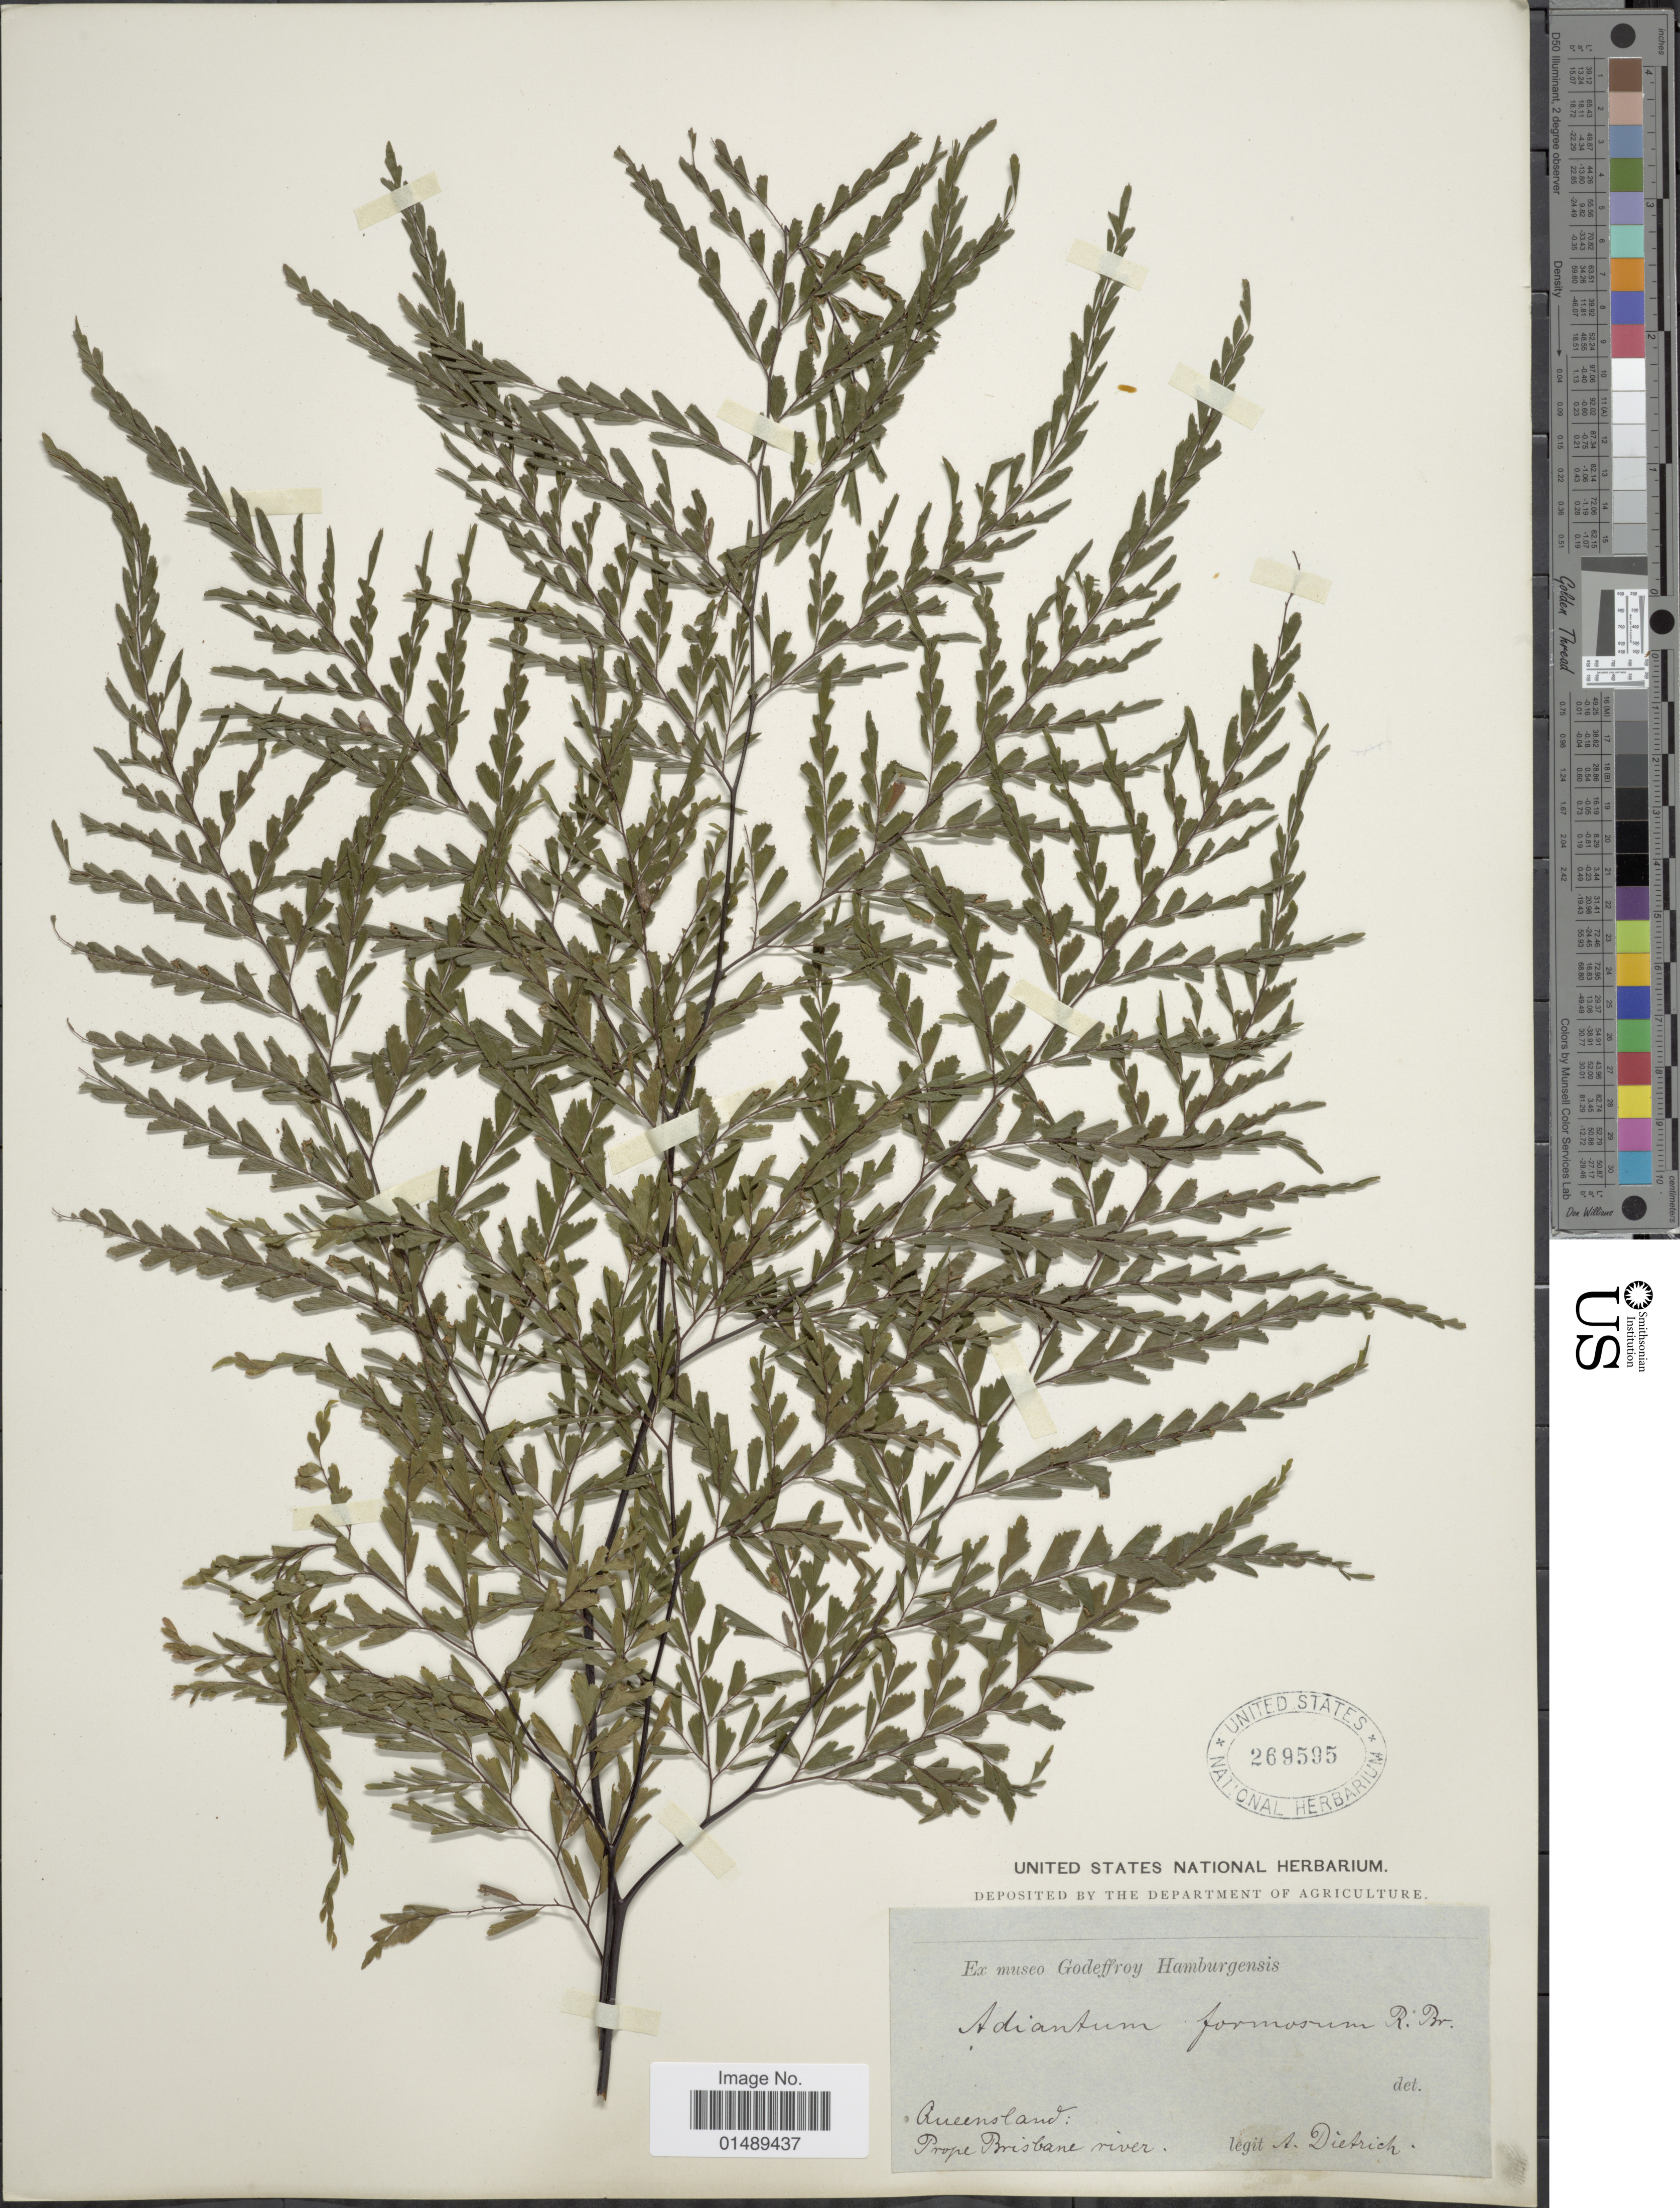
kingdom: Plantae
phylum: Tracheophyta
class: Polypodiopsida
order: Polypodiales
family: Pteridaceae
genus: Adiantum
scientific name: Adiantum formosum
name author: R. Br.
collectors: A. Dietrich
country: Australia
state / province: Queensland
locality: Prope Brisbane river, Queensland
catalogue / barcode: US 269595